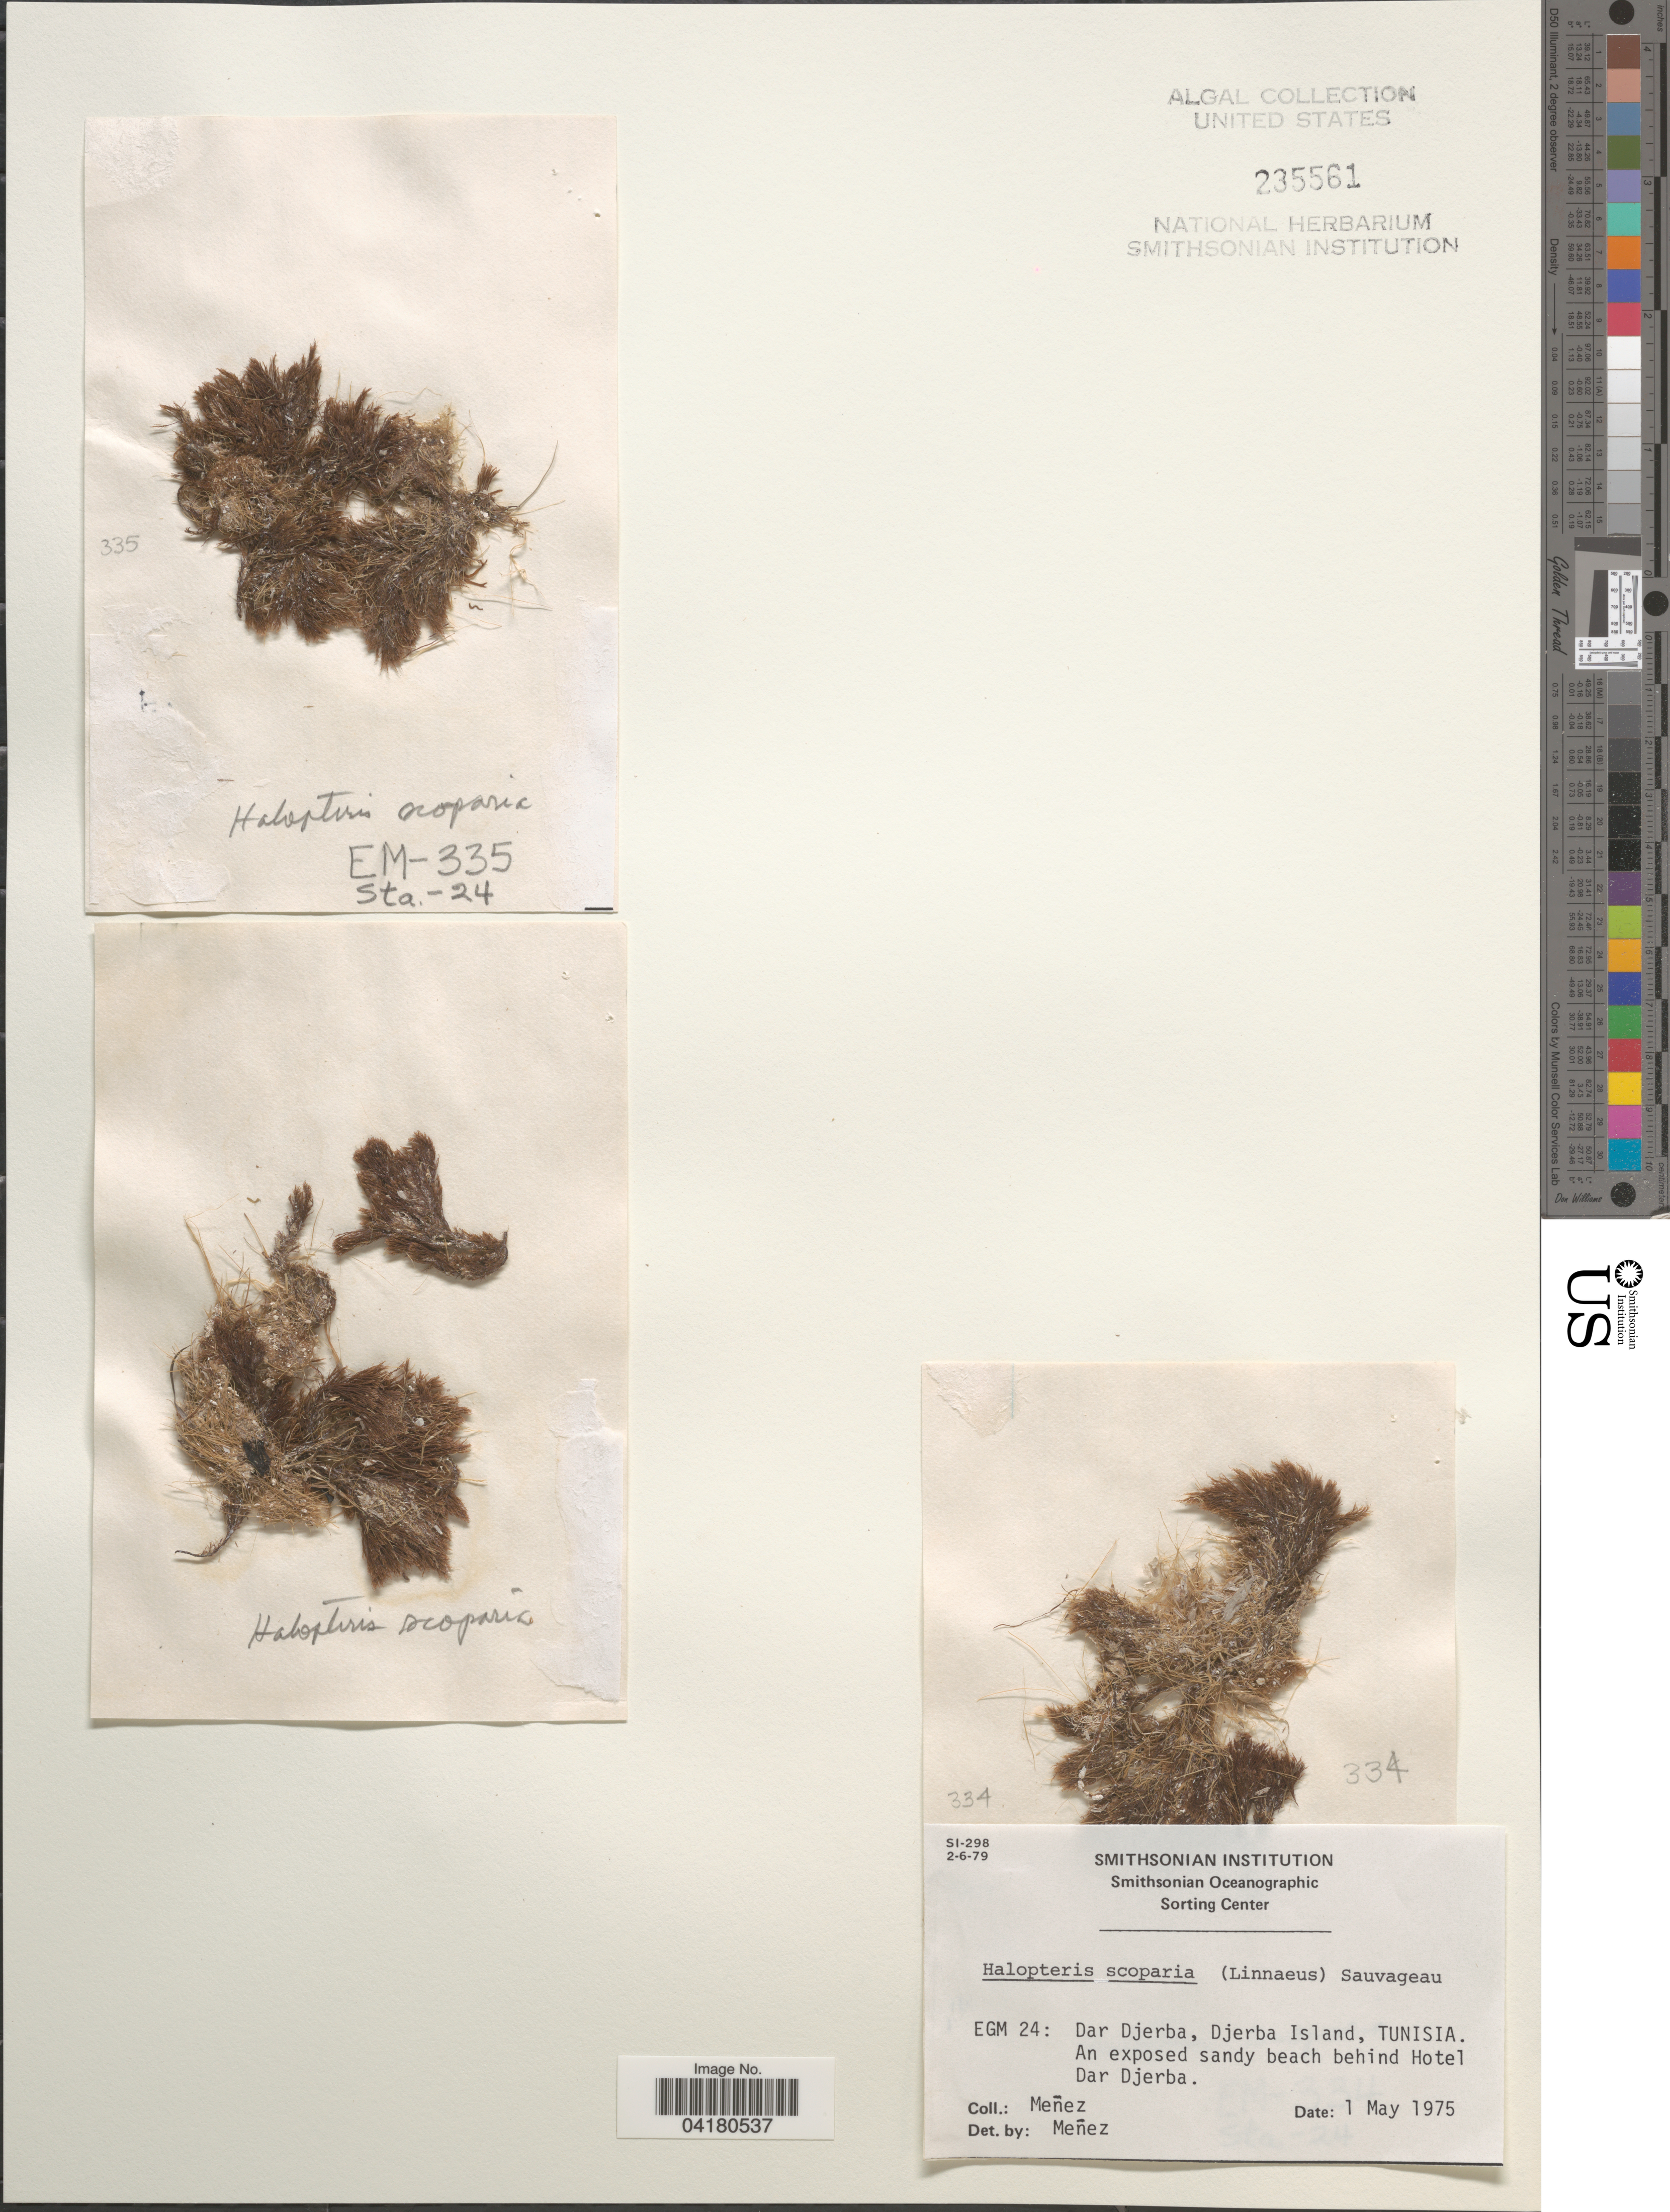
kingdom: Chromista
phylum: Ochrophyta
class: Phaeophyceae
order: Sphacelariales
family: Stypocaulaceae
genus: Halopteris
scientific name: Halopteris scoparia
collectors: Menez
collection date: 1975-05-01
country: Tunisia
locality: EGM 24: Dar Djerba, Djerba Island, Tunisia. An exposed sandy beach behind Hotel Dar Djerba.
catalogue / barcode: US 235561